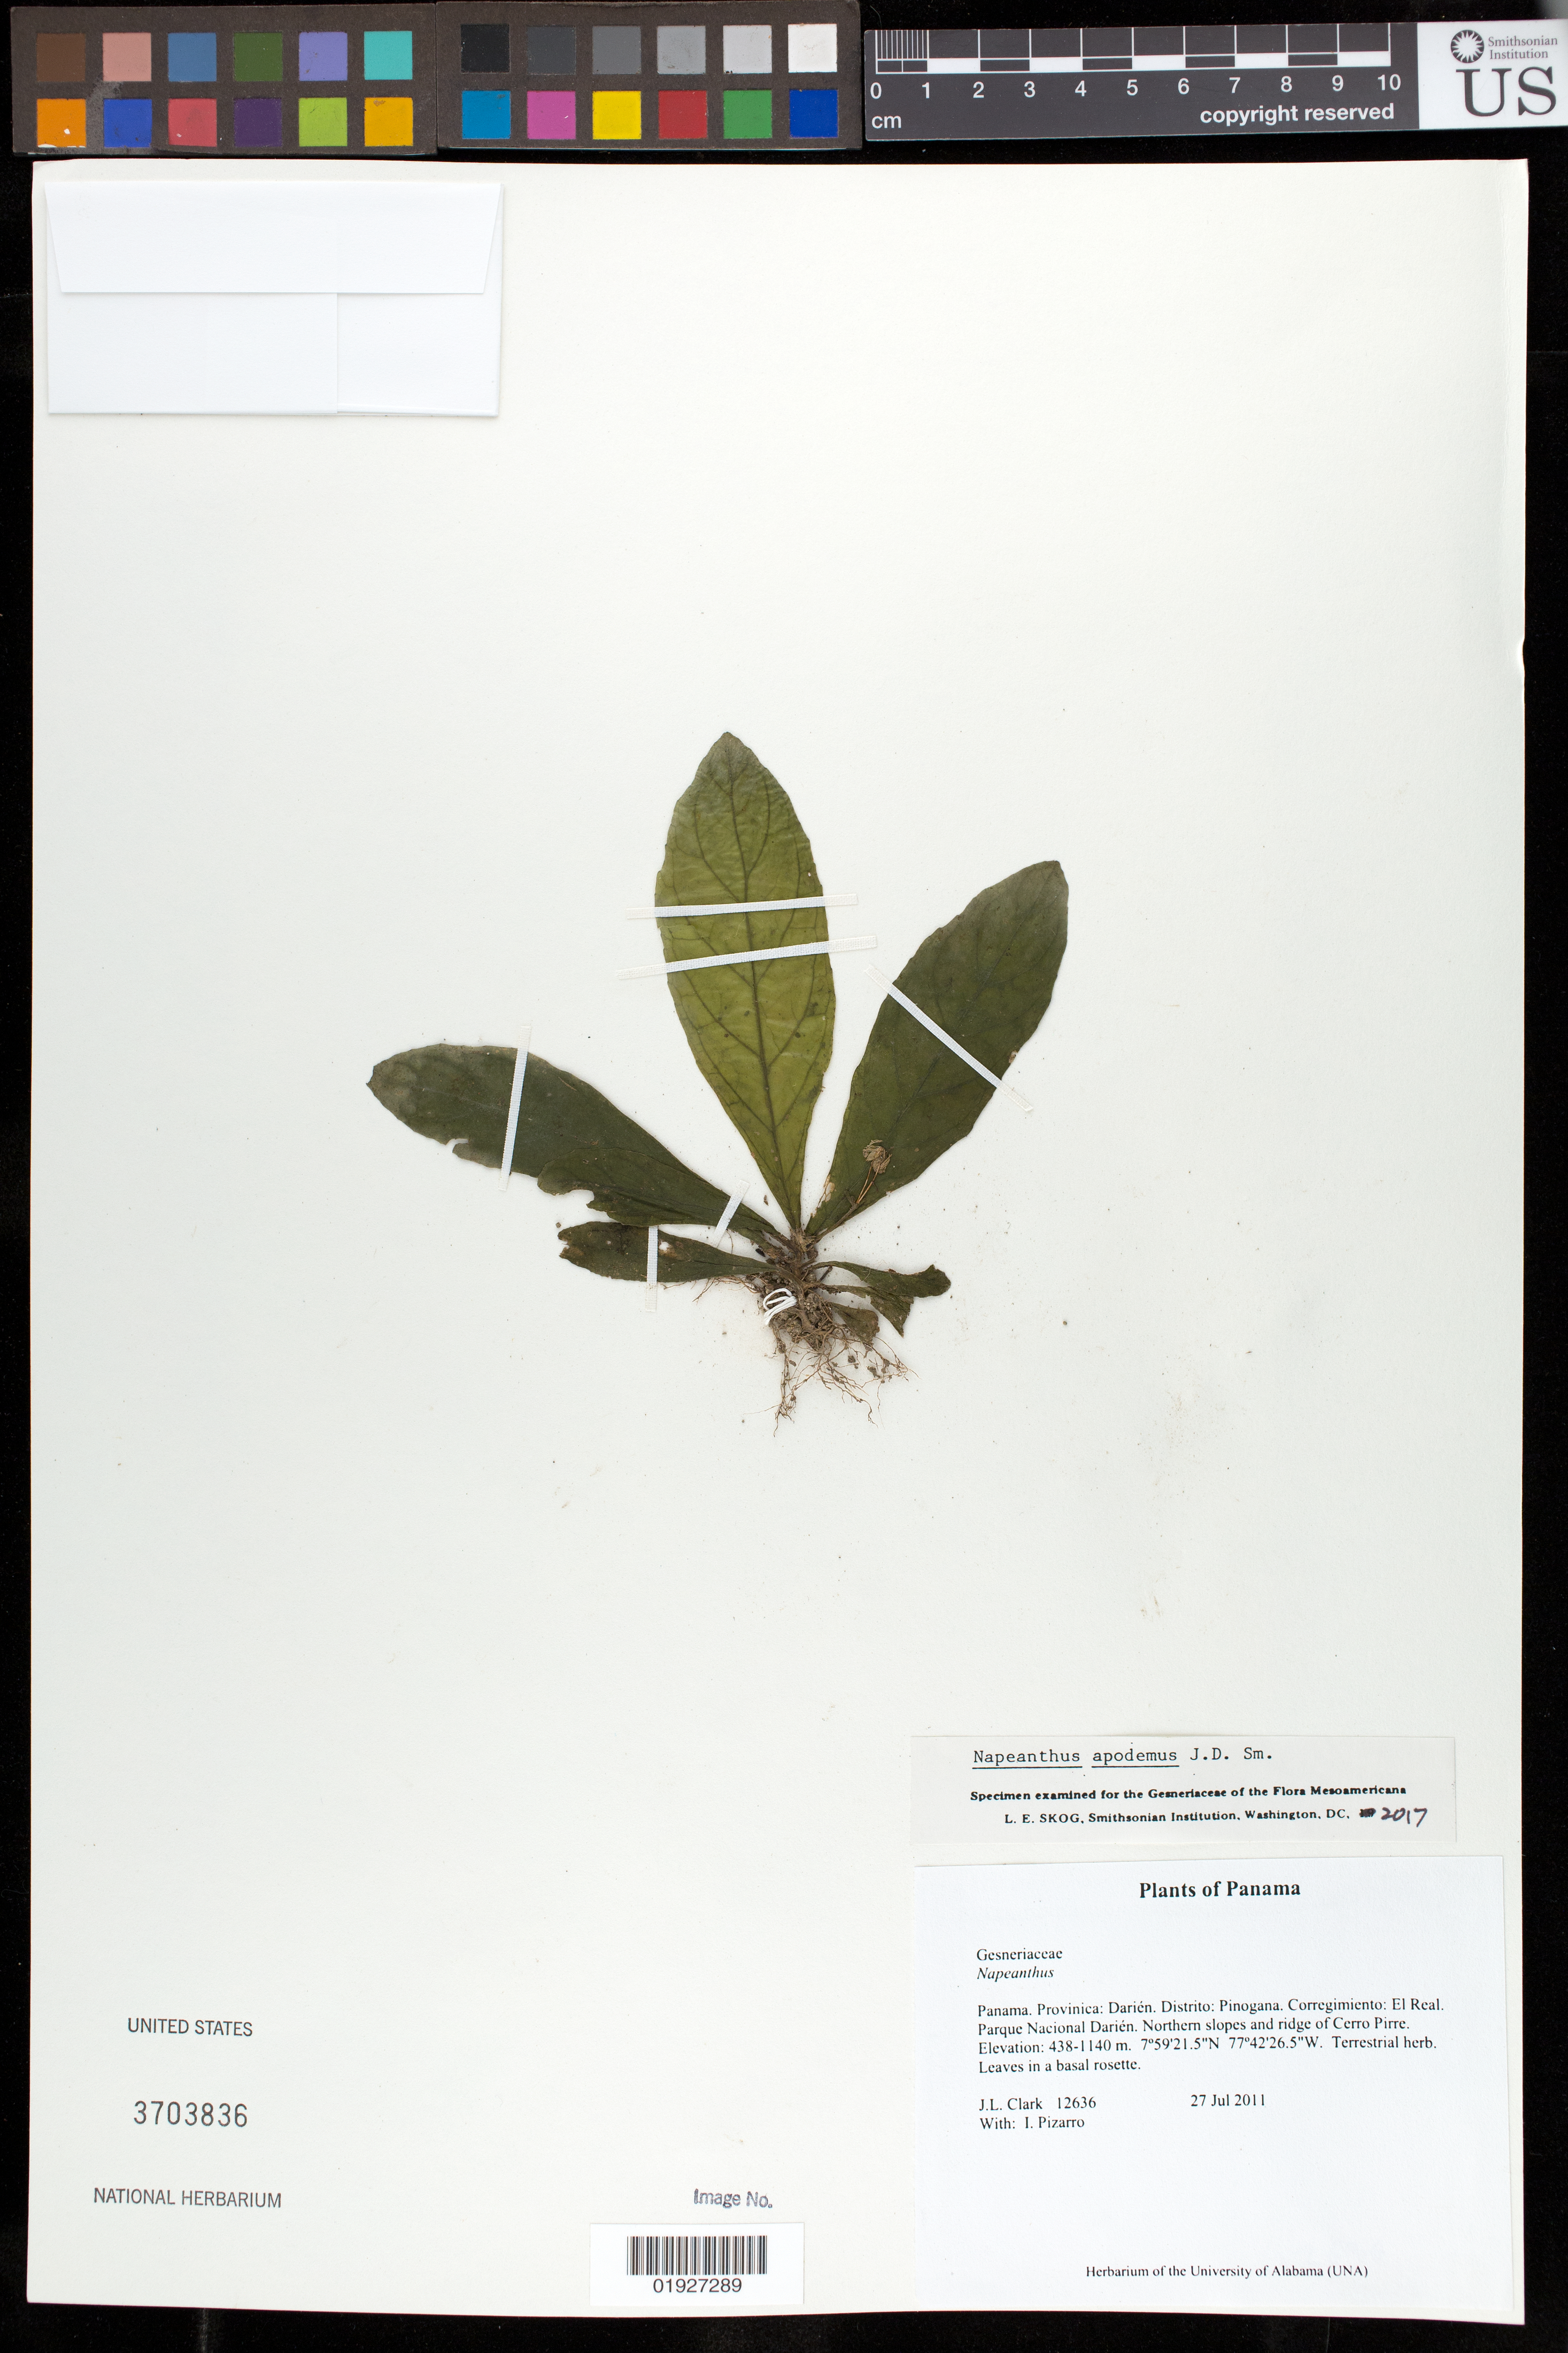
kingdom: Plantae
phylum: Tracheophyta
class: Magnoliopsida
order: Lamiales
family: Gesneriaceae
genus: Napeanthus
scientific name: Napeanthus apodemus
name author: Donn. Sm.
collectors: J. L. Clark & I. Pizarro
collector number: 12636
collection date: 2011-07-27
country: Panama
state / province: Darién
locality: Distrito: Pinogana. Corregimiento: El Real. Parque Nacional Darien, Rancho Frio. Northern slopes and ridge of Cerro Pirre.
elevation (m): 438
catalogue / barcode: US 3703836